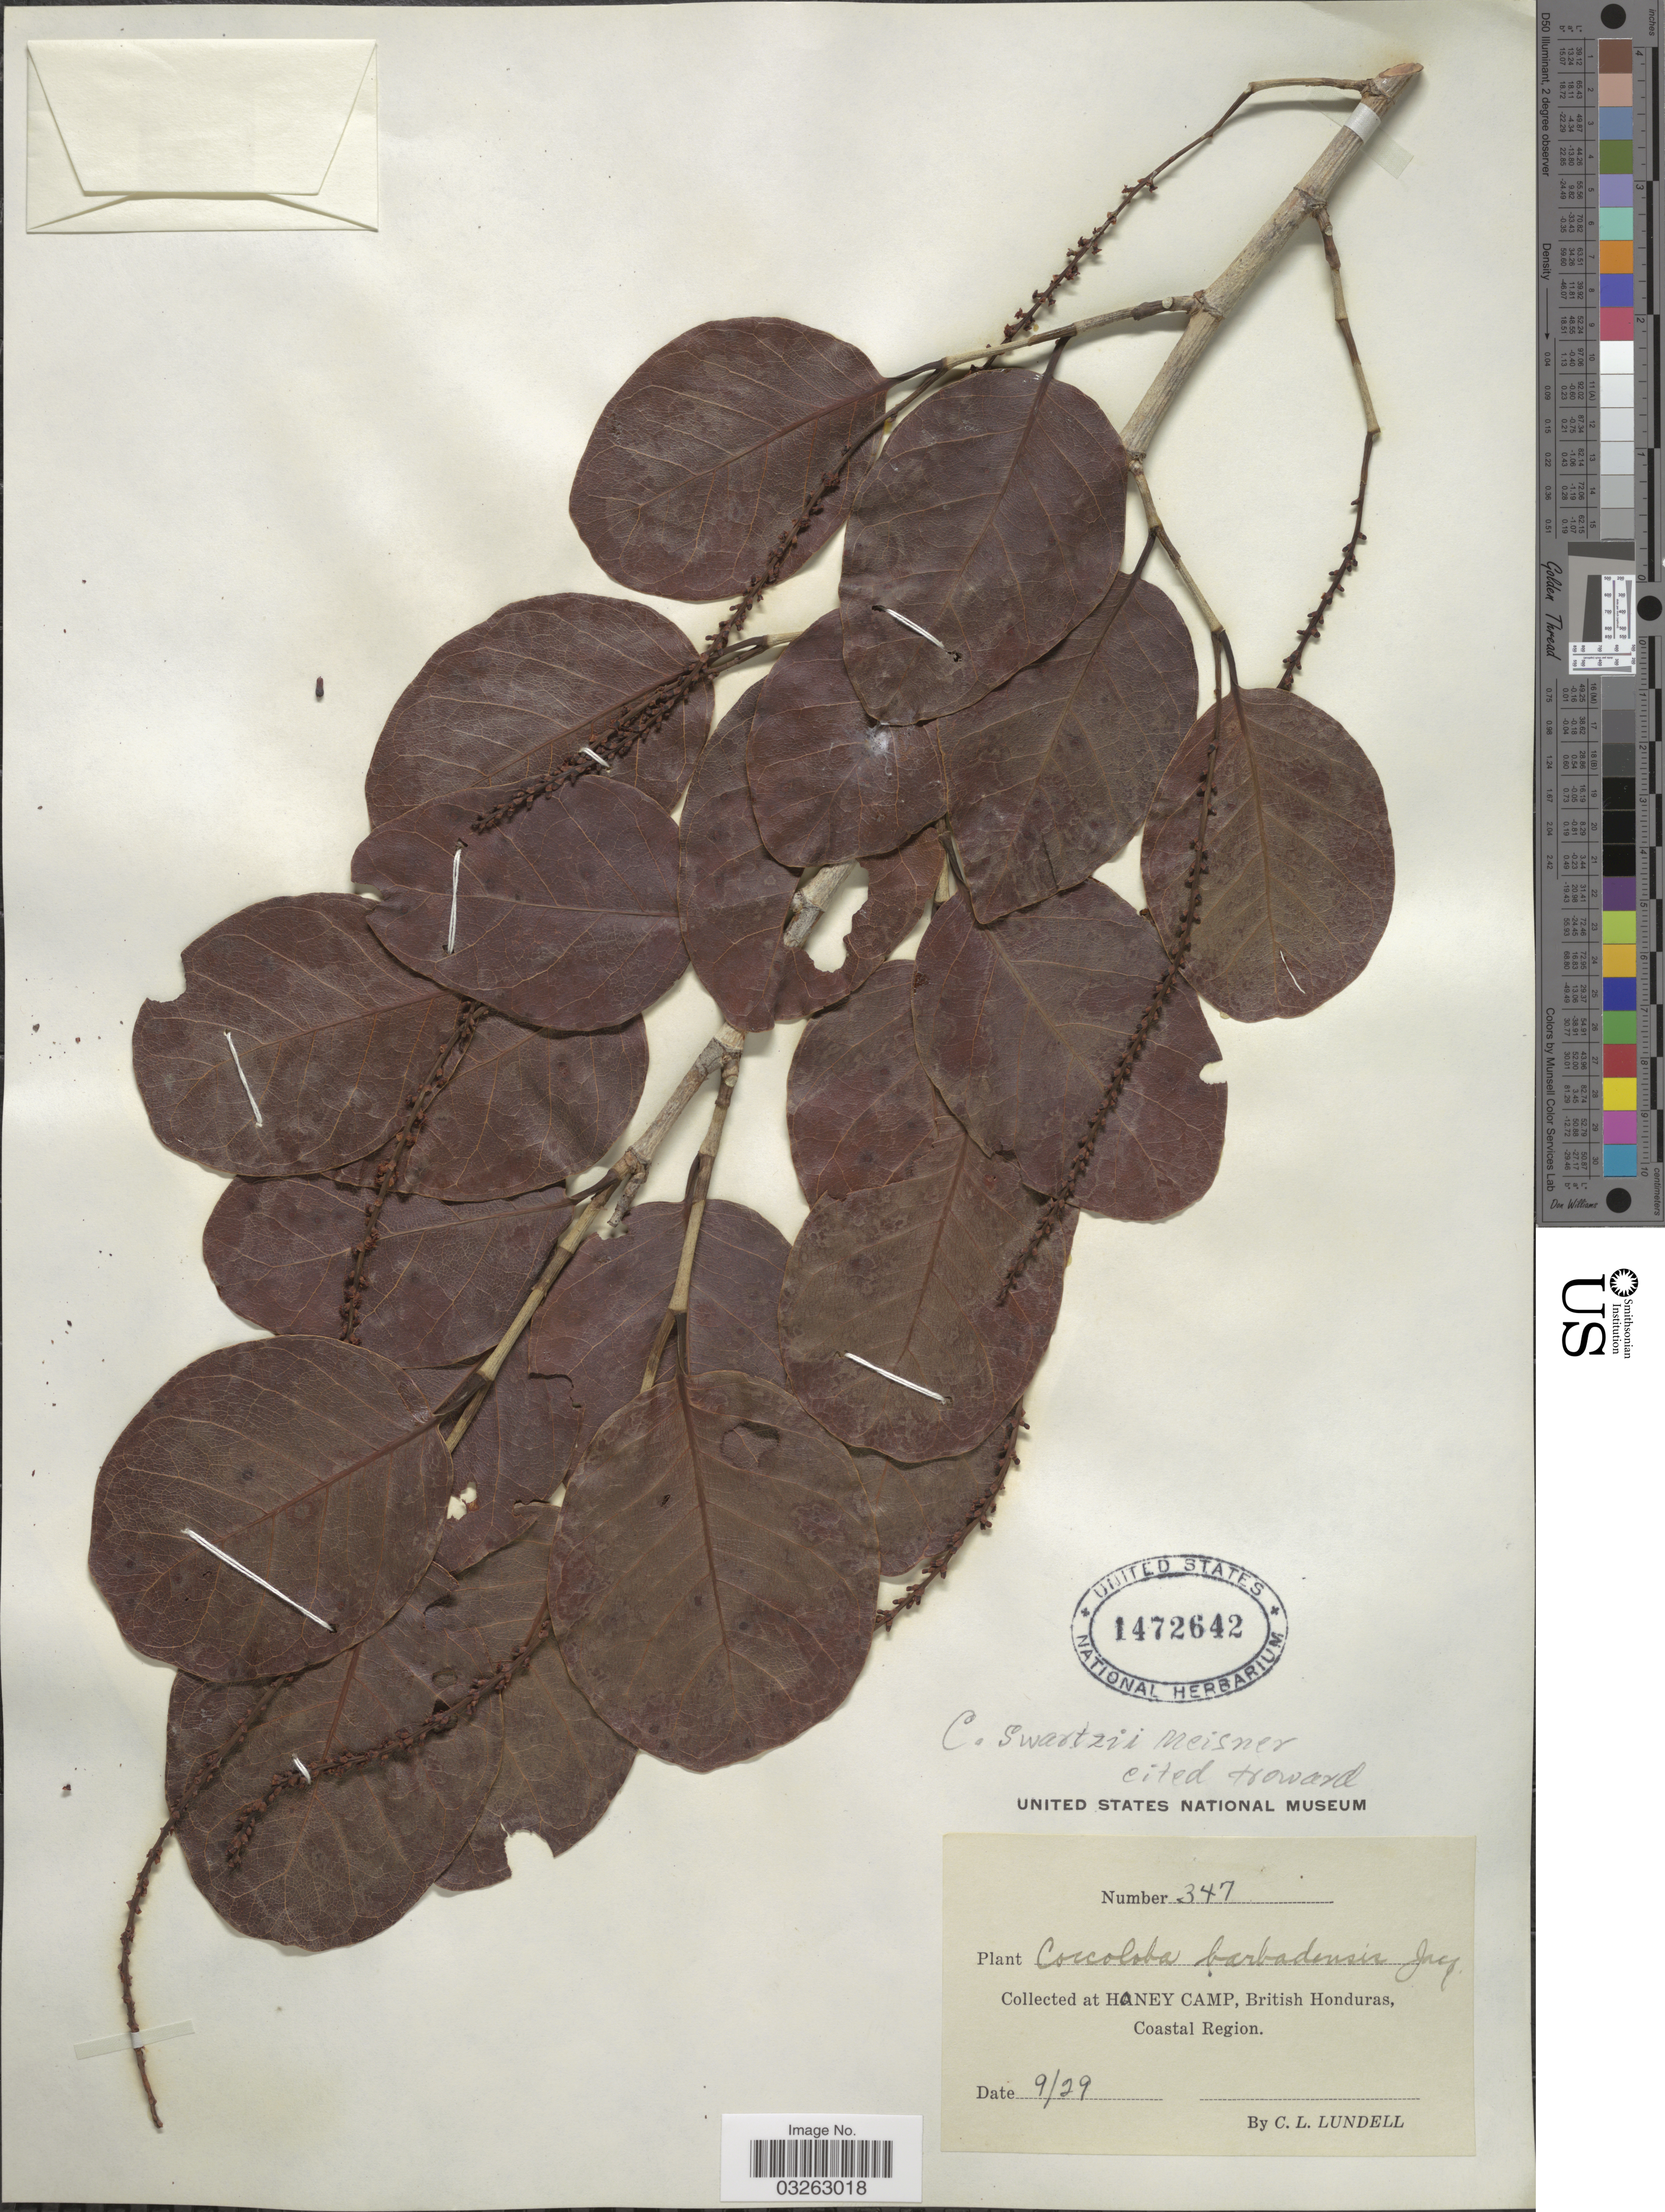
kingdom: Plantae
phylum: Tracheophyta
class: Magnoliopsida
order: Caryophyllales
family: Polygonaceae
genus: Coccoloba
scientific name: Coccoloba swartzii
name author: Meisn.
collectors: C. L. Lundell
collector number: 347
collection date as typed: Transcribed d/m/y: /9/29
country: Belize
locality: Honey Camp, British Honduras, Coastal Region.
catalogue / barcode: US 1472642